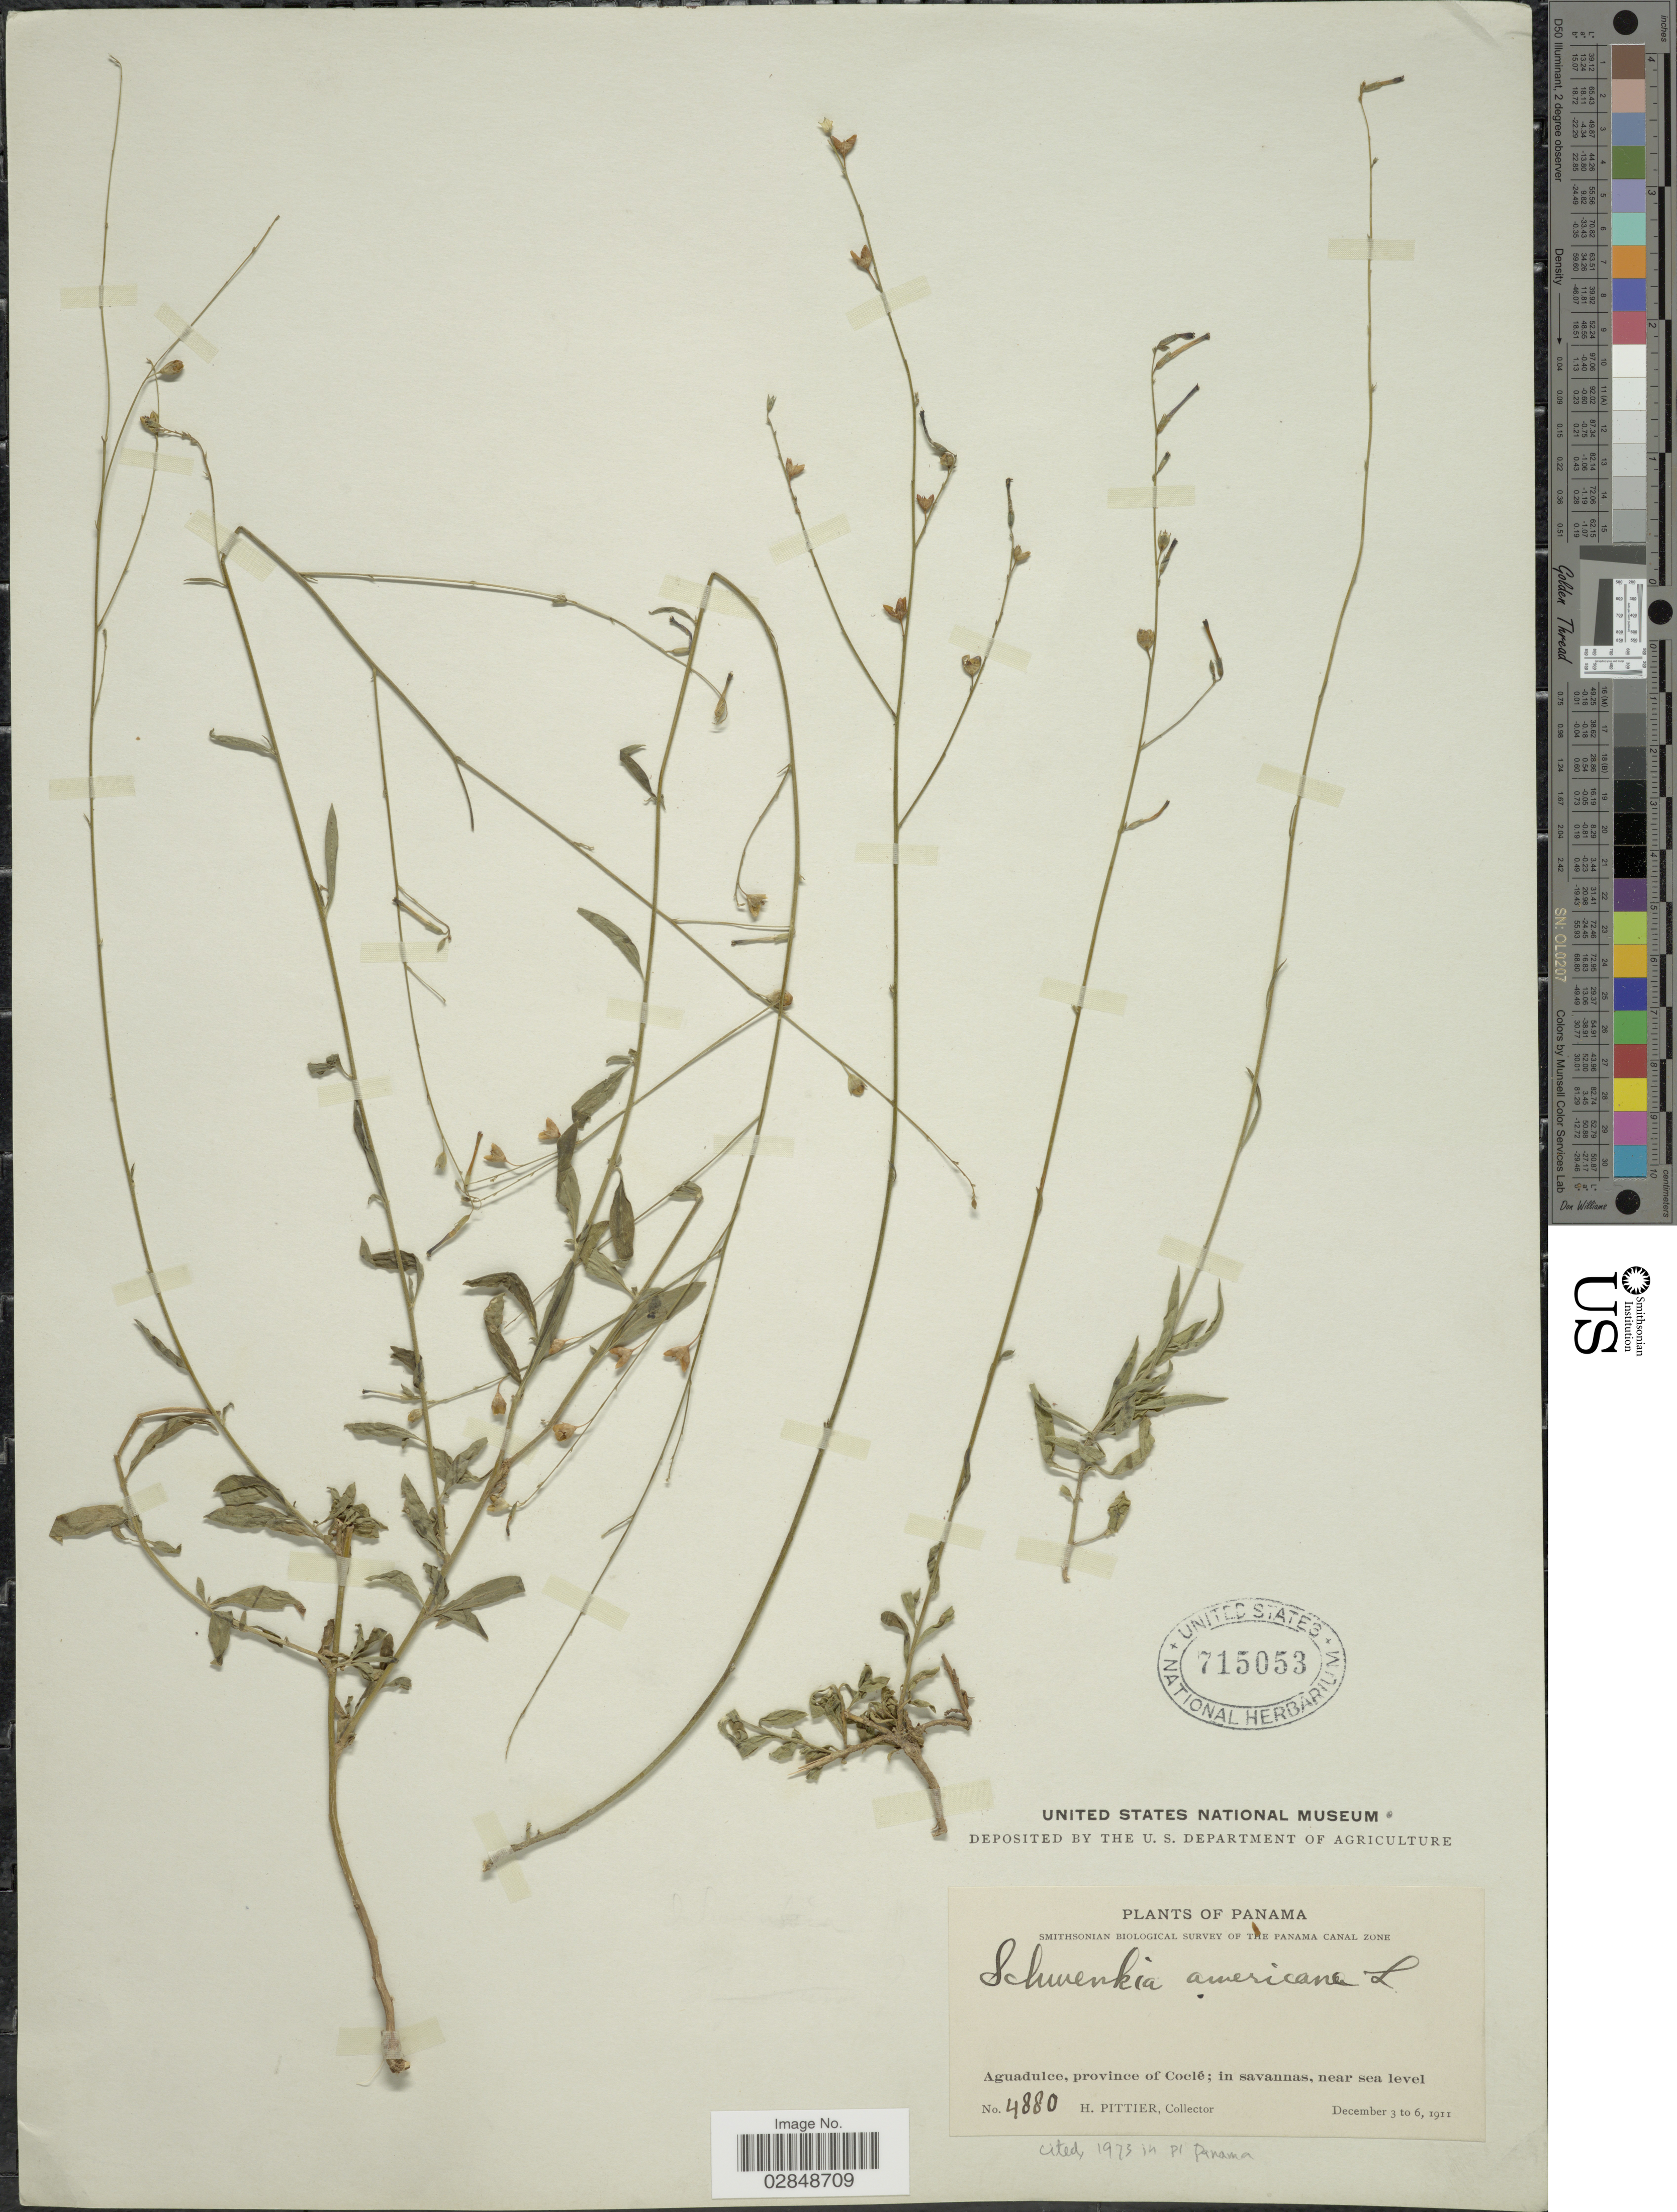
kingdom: Plantae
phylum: Tracheophyta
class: Magnoliopsida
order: Solanales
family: Solanaceae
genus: Schwenckia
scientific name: Schwenckia americana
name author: L.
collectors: H. F. Pittier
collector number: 4880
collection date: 1911-12-03/1911-12-06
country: Panama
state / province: Coclé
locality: Aguadulce.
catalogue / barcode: US 715053